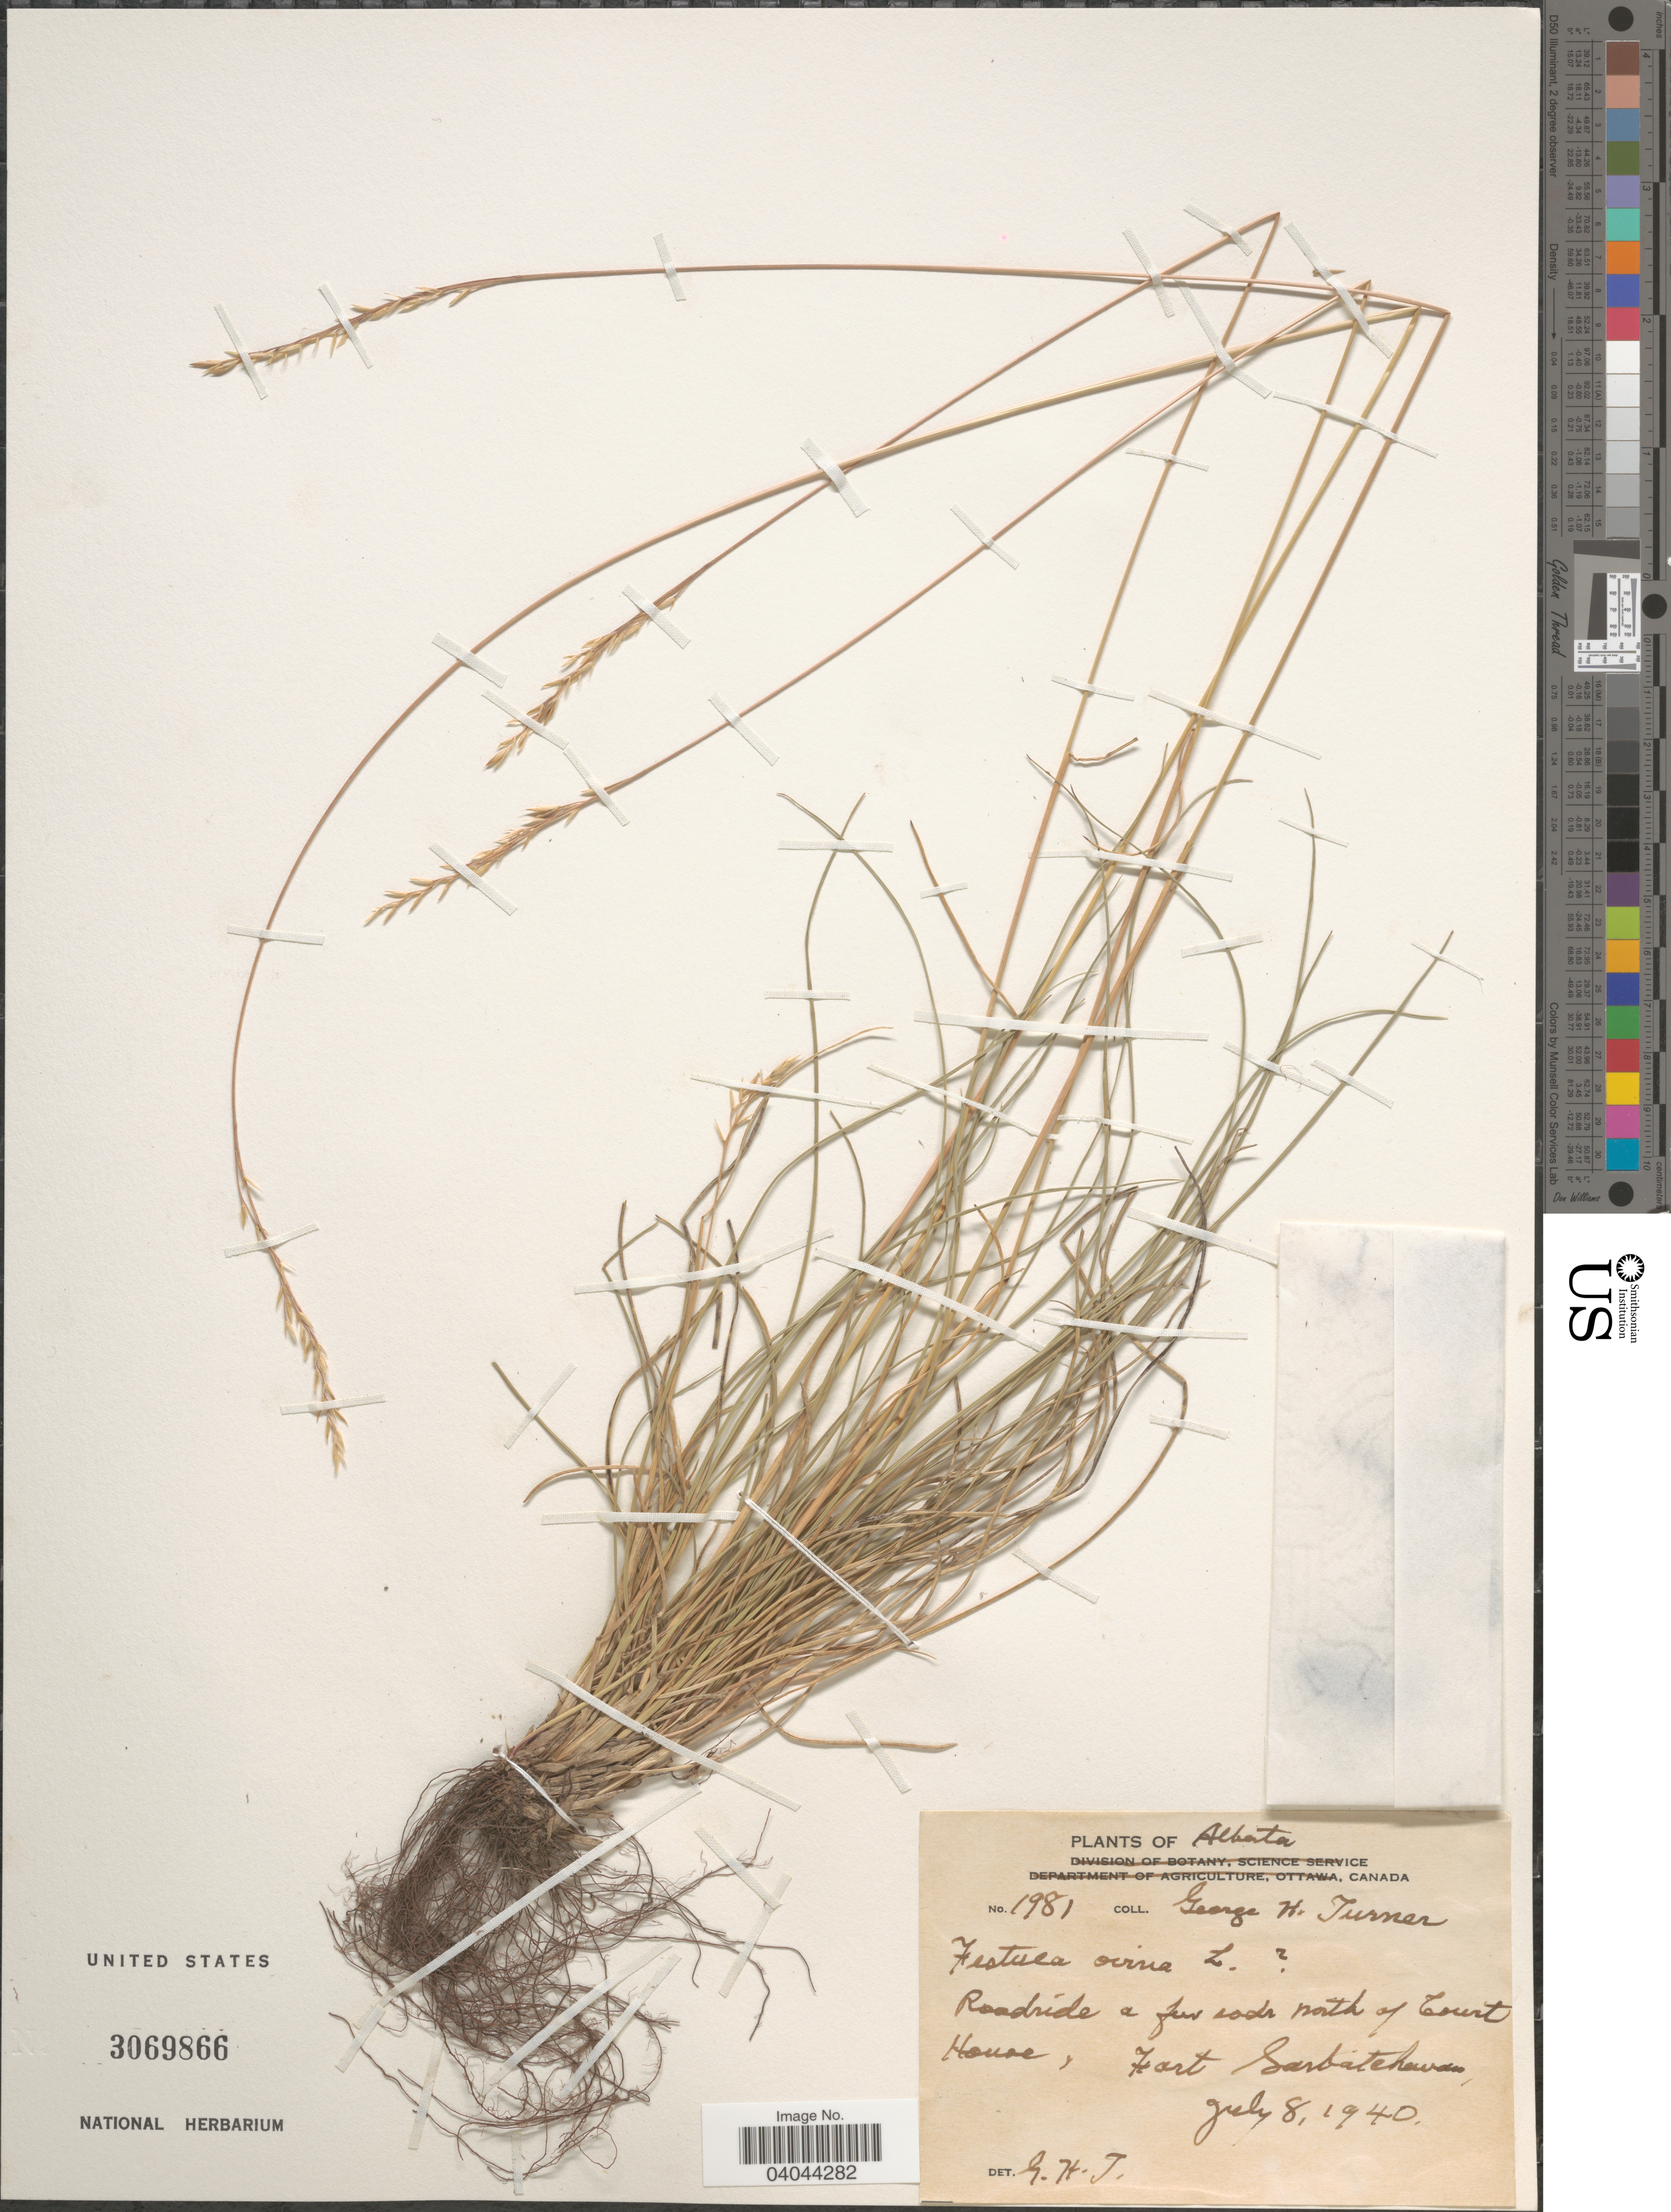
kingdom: Plantae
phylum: Tracheophyta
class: Liliopsida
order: Poales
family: Poaceae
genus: Festuca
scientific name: Festuca ovina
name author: L.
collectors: G. H. Turner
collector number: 1981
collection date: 1940-07-08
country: Canada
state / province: Alberta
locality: Roadside a few rods north of Court House, Fort Saskatchewan.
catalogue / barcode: US 3069866